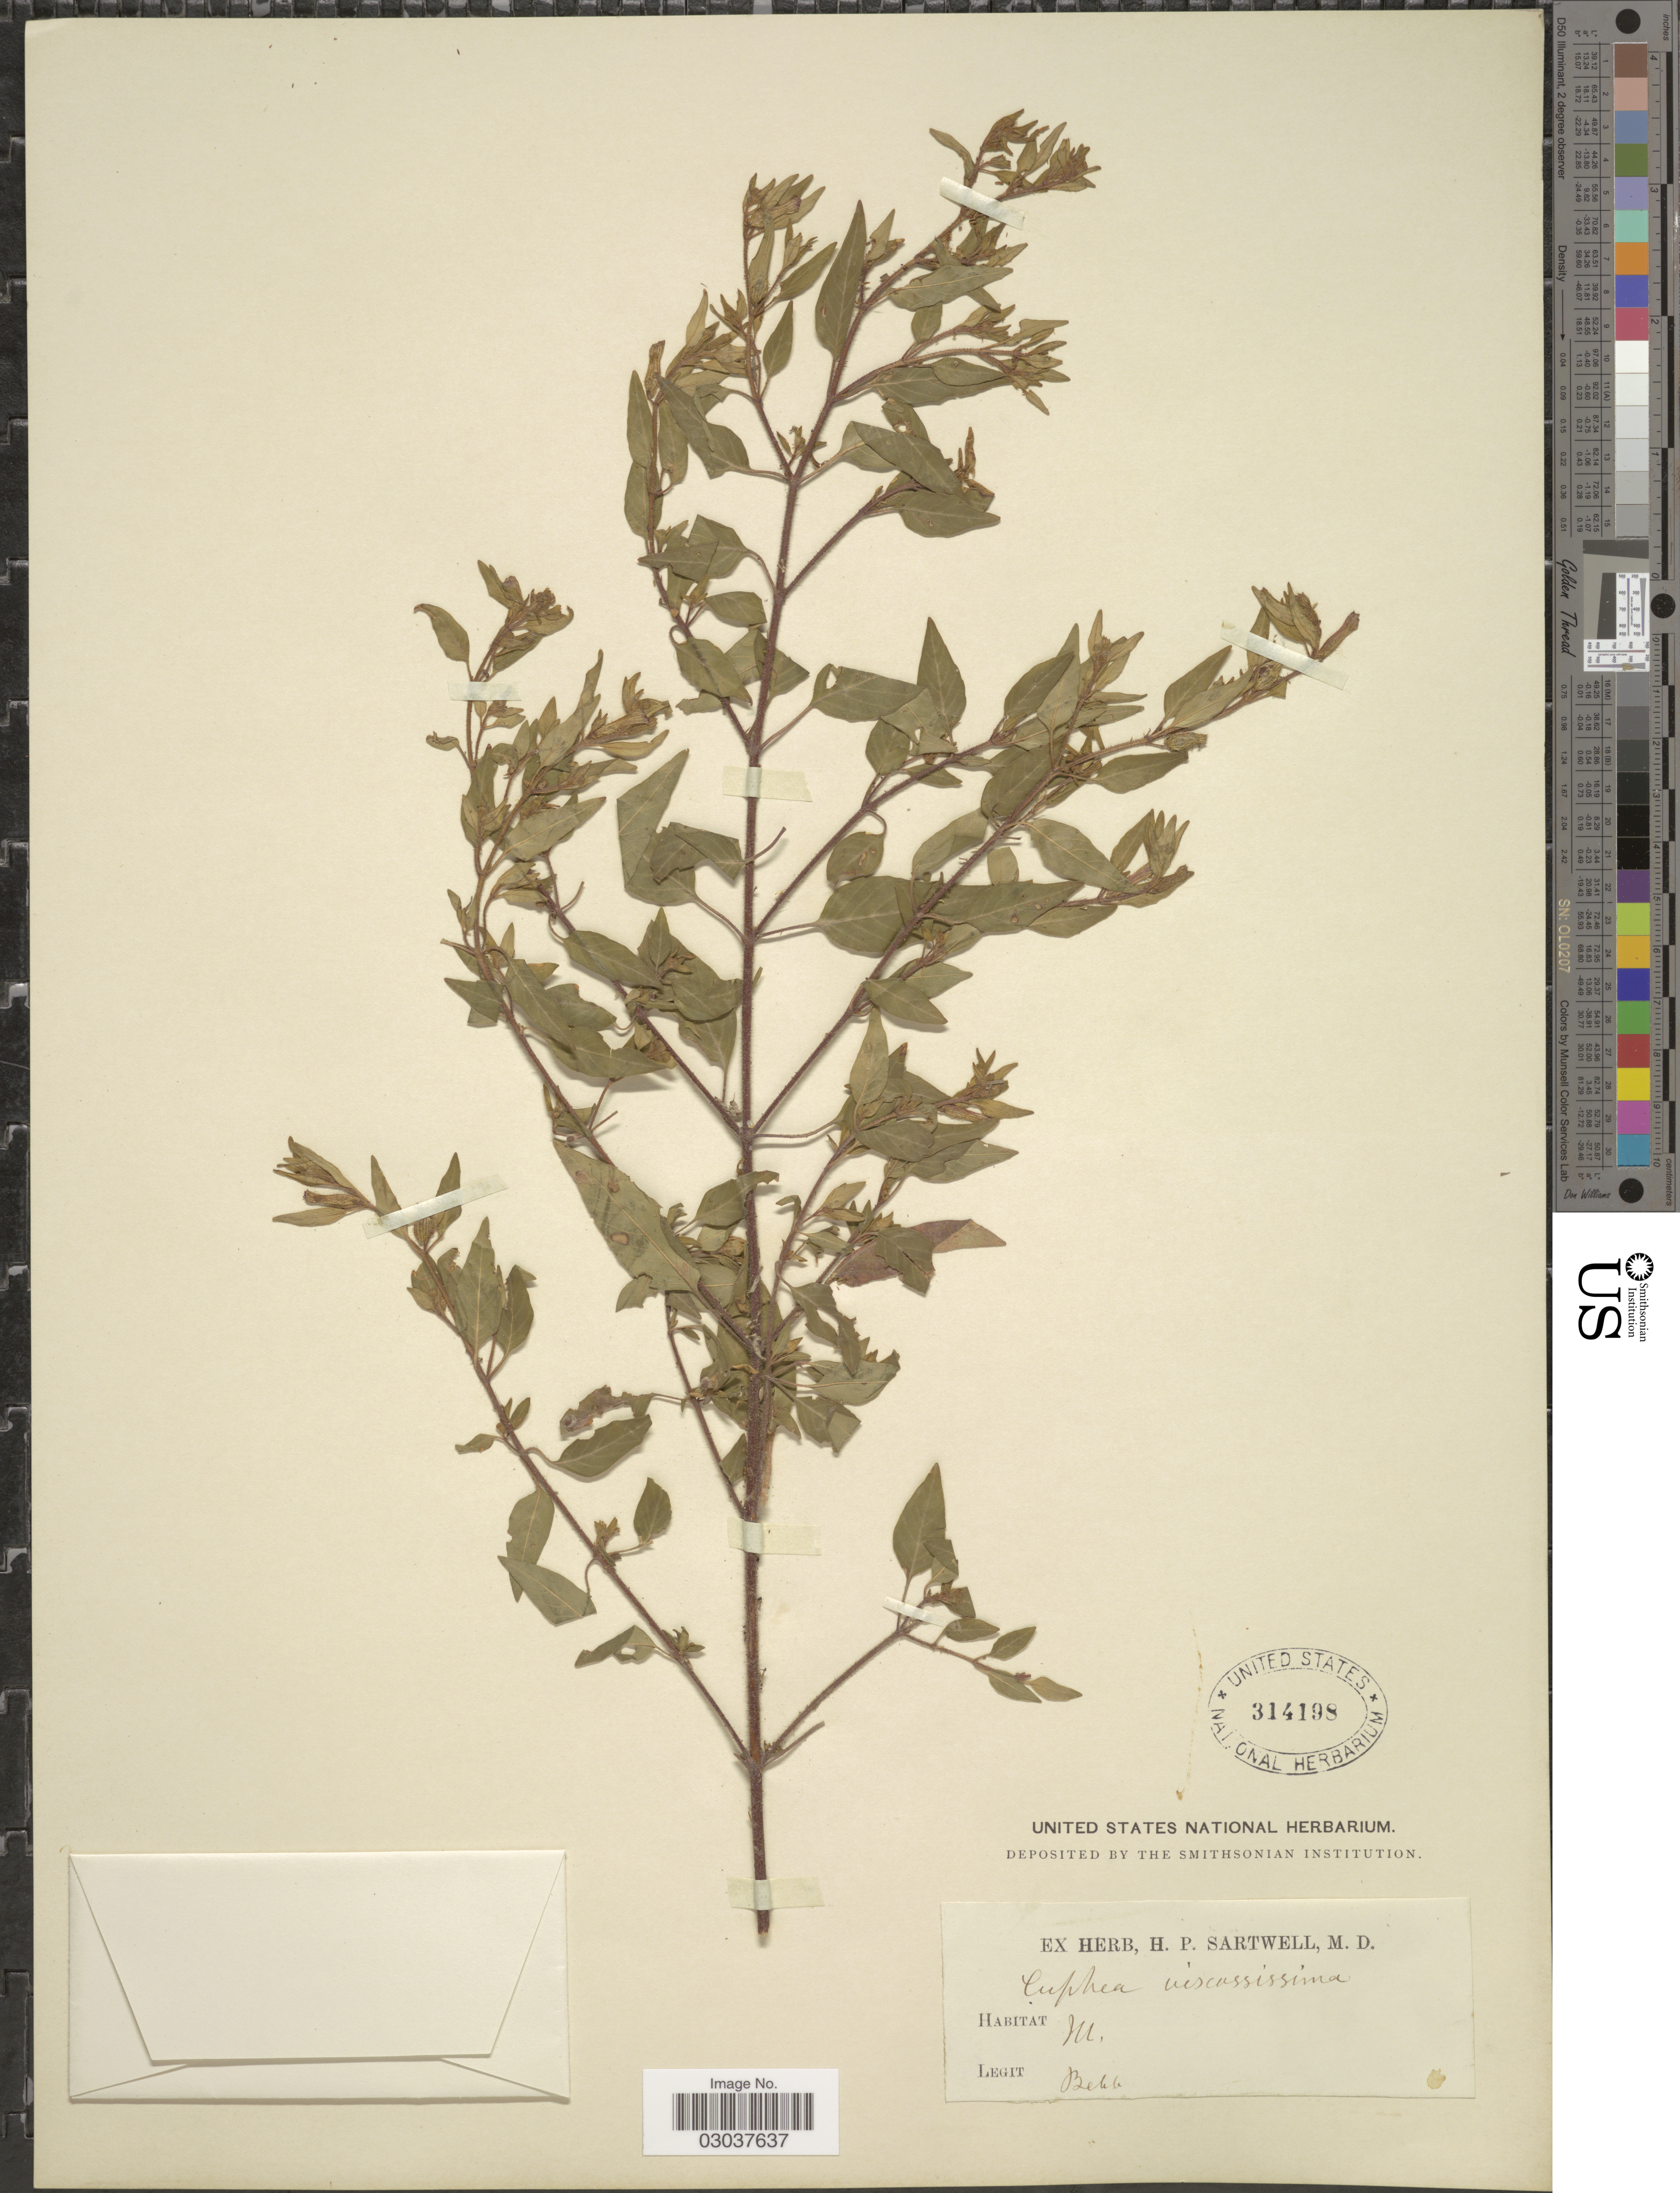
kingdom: Plantae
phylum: Tracheophyta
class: Magnoliopsida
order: Myrtales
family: Lythraceae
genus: Cuphea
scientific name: Cuphea petiolata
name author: Pohl ex Koehne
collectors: -. Bebb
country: United States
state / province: Illinois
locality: Ill.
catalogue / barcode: US 314198